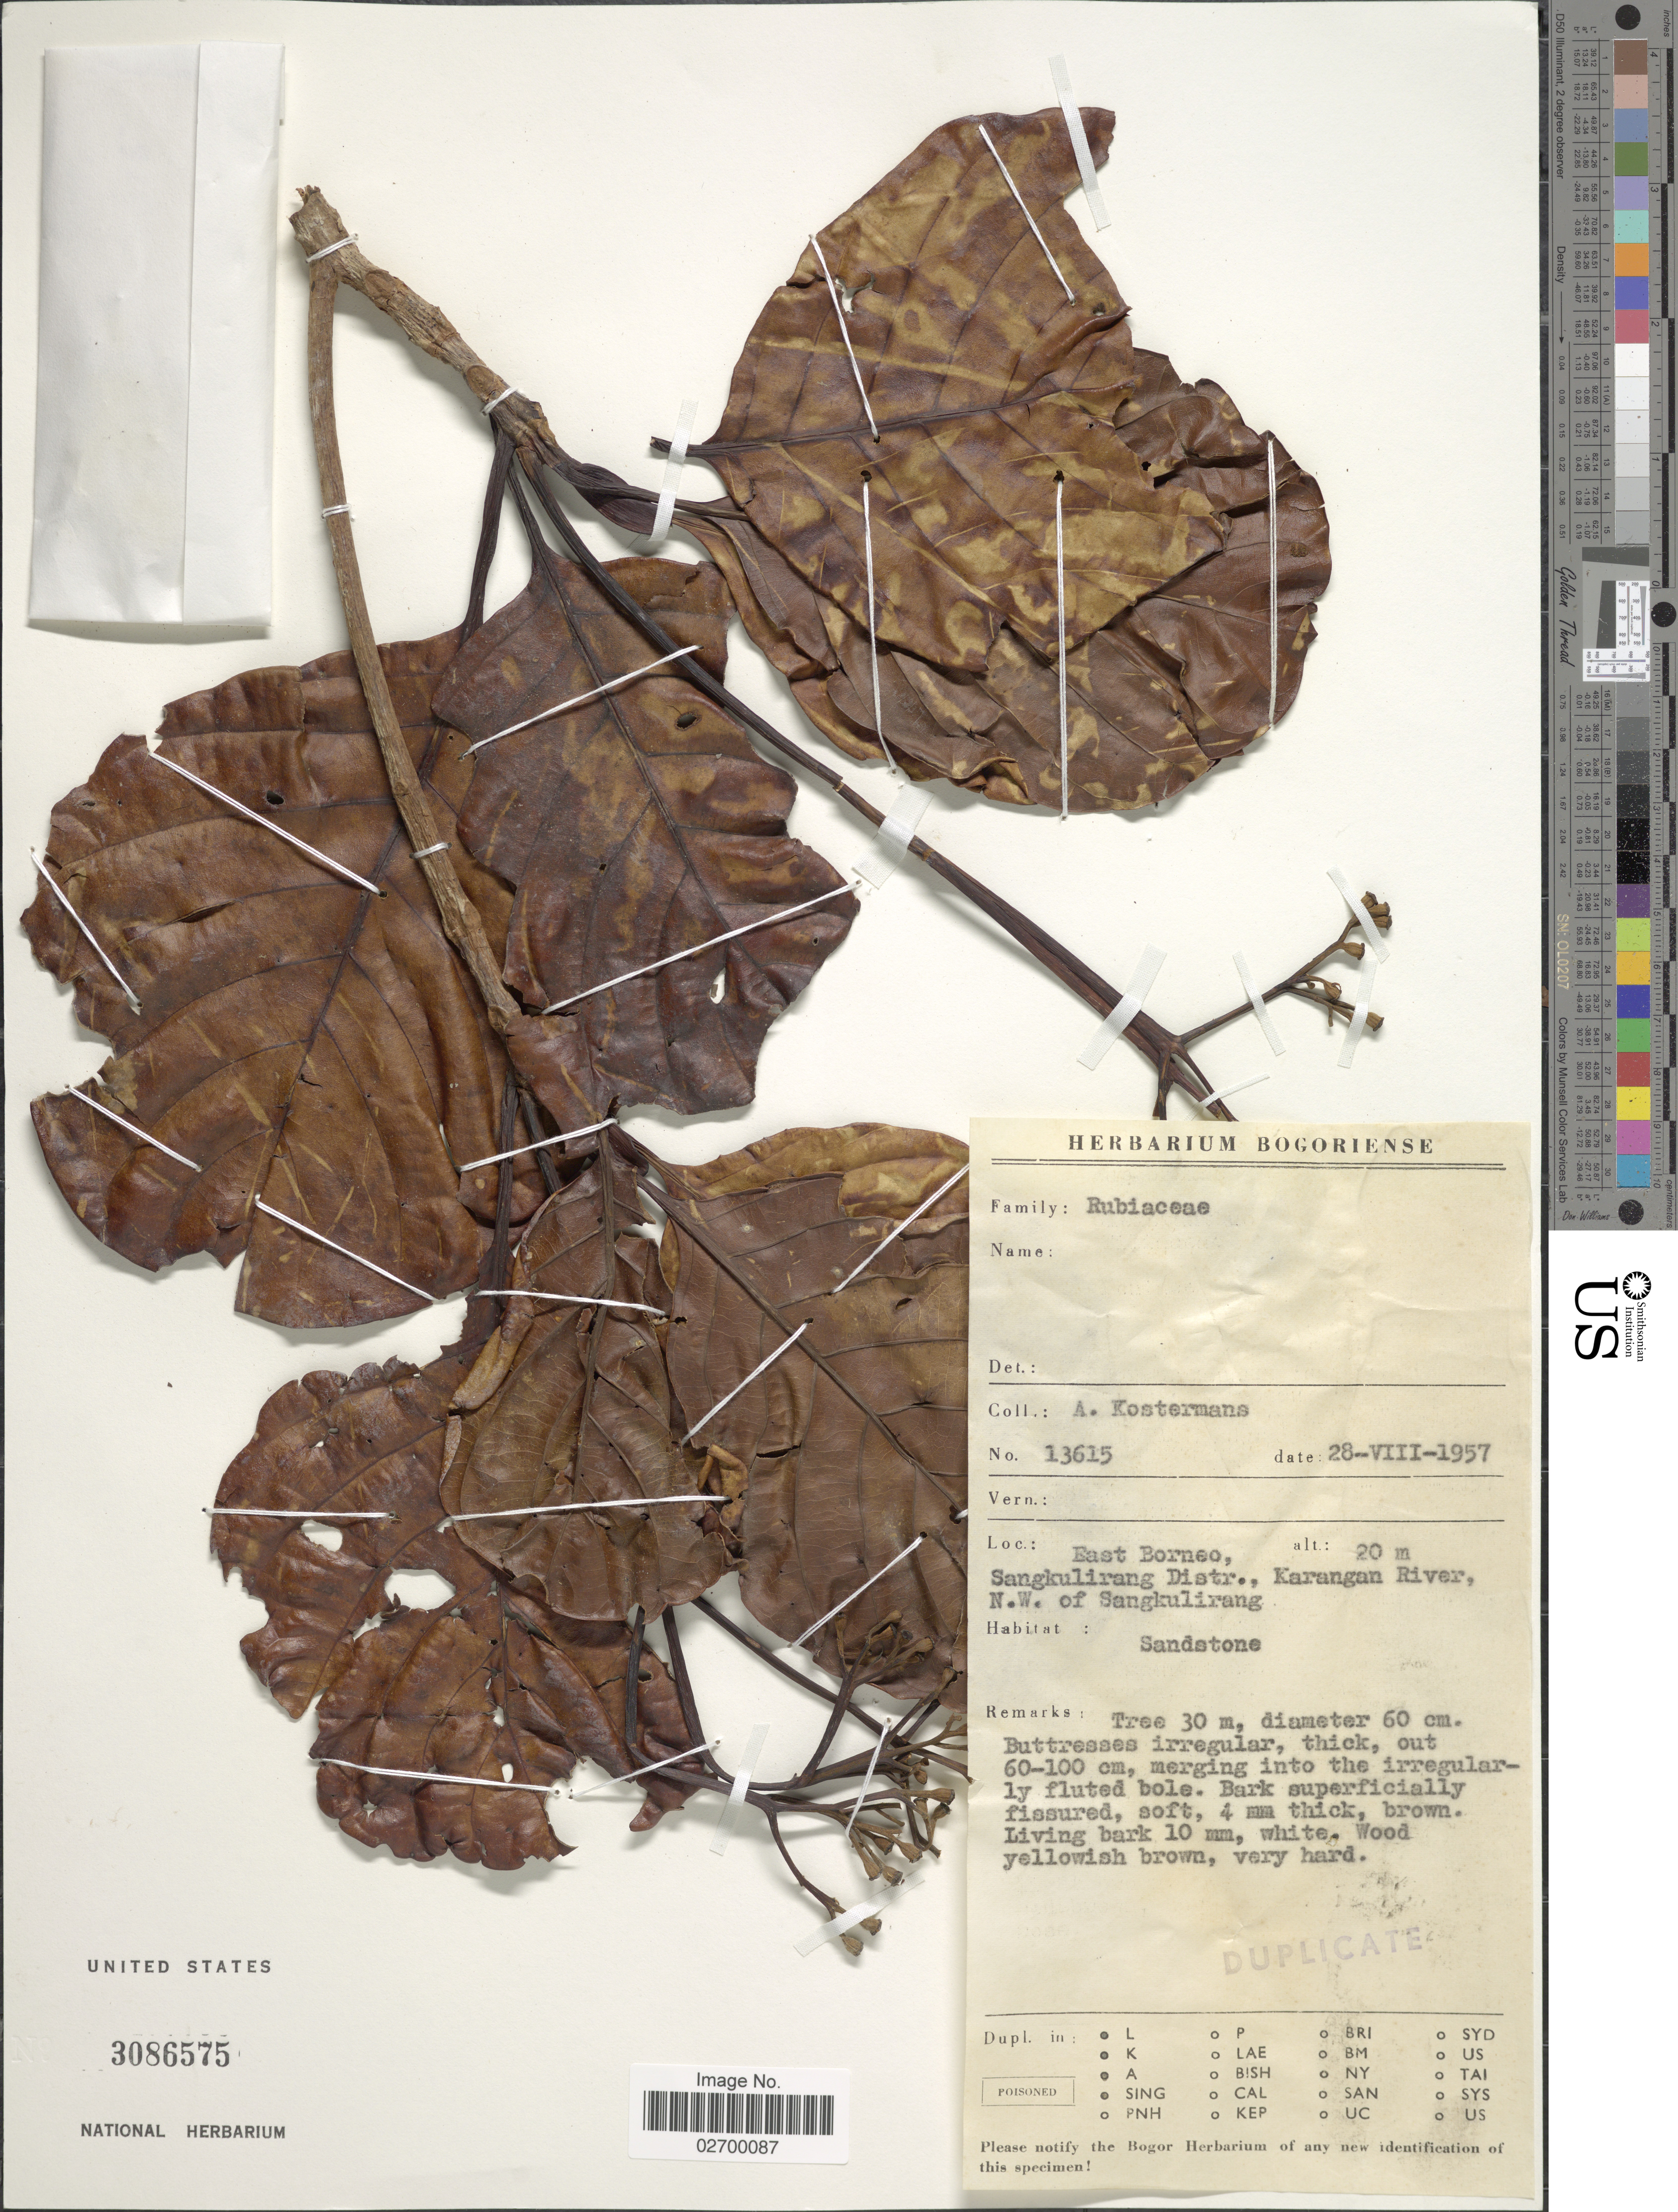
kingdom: Plantae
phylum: Tracheophyta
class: Magnoliopsida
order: Gentianales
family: Rubiaceae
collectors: A. J. G. Kostermans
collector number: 13615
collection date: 1957-08-28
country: Indonesia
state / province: Kalimantan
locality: East Borneo. Sangkulirang Distr., Karangan River N.W of Sangkulirang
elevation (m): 20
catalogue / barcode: US 3086575